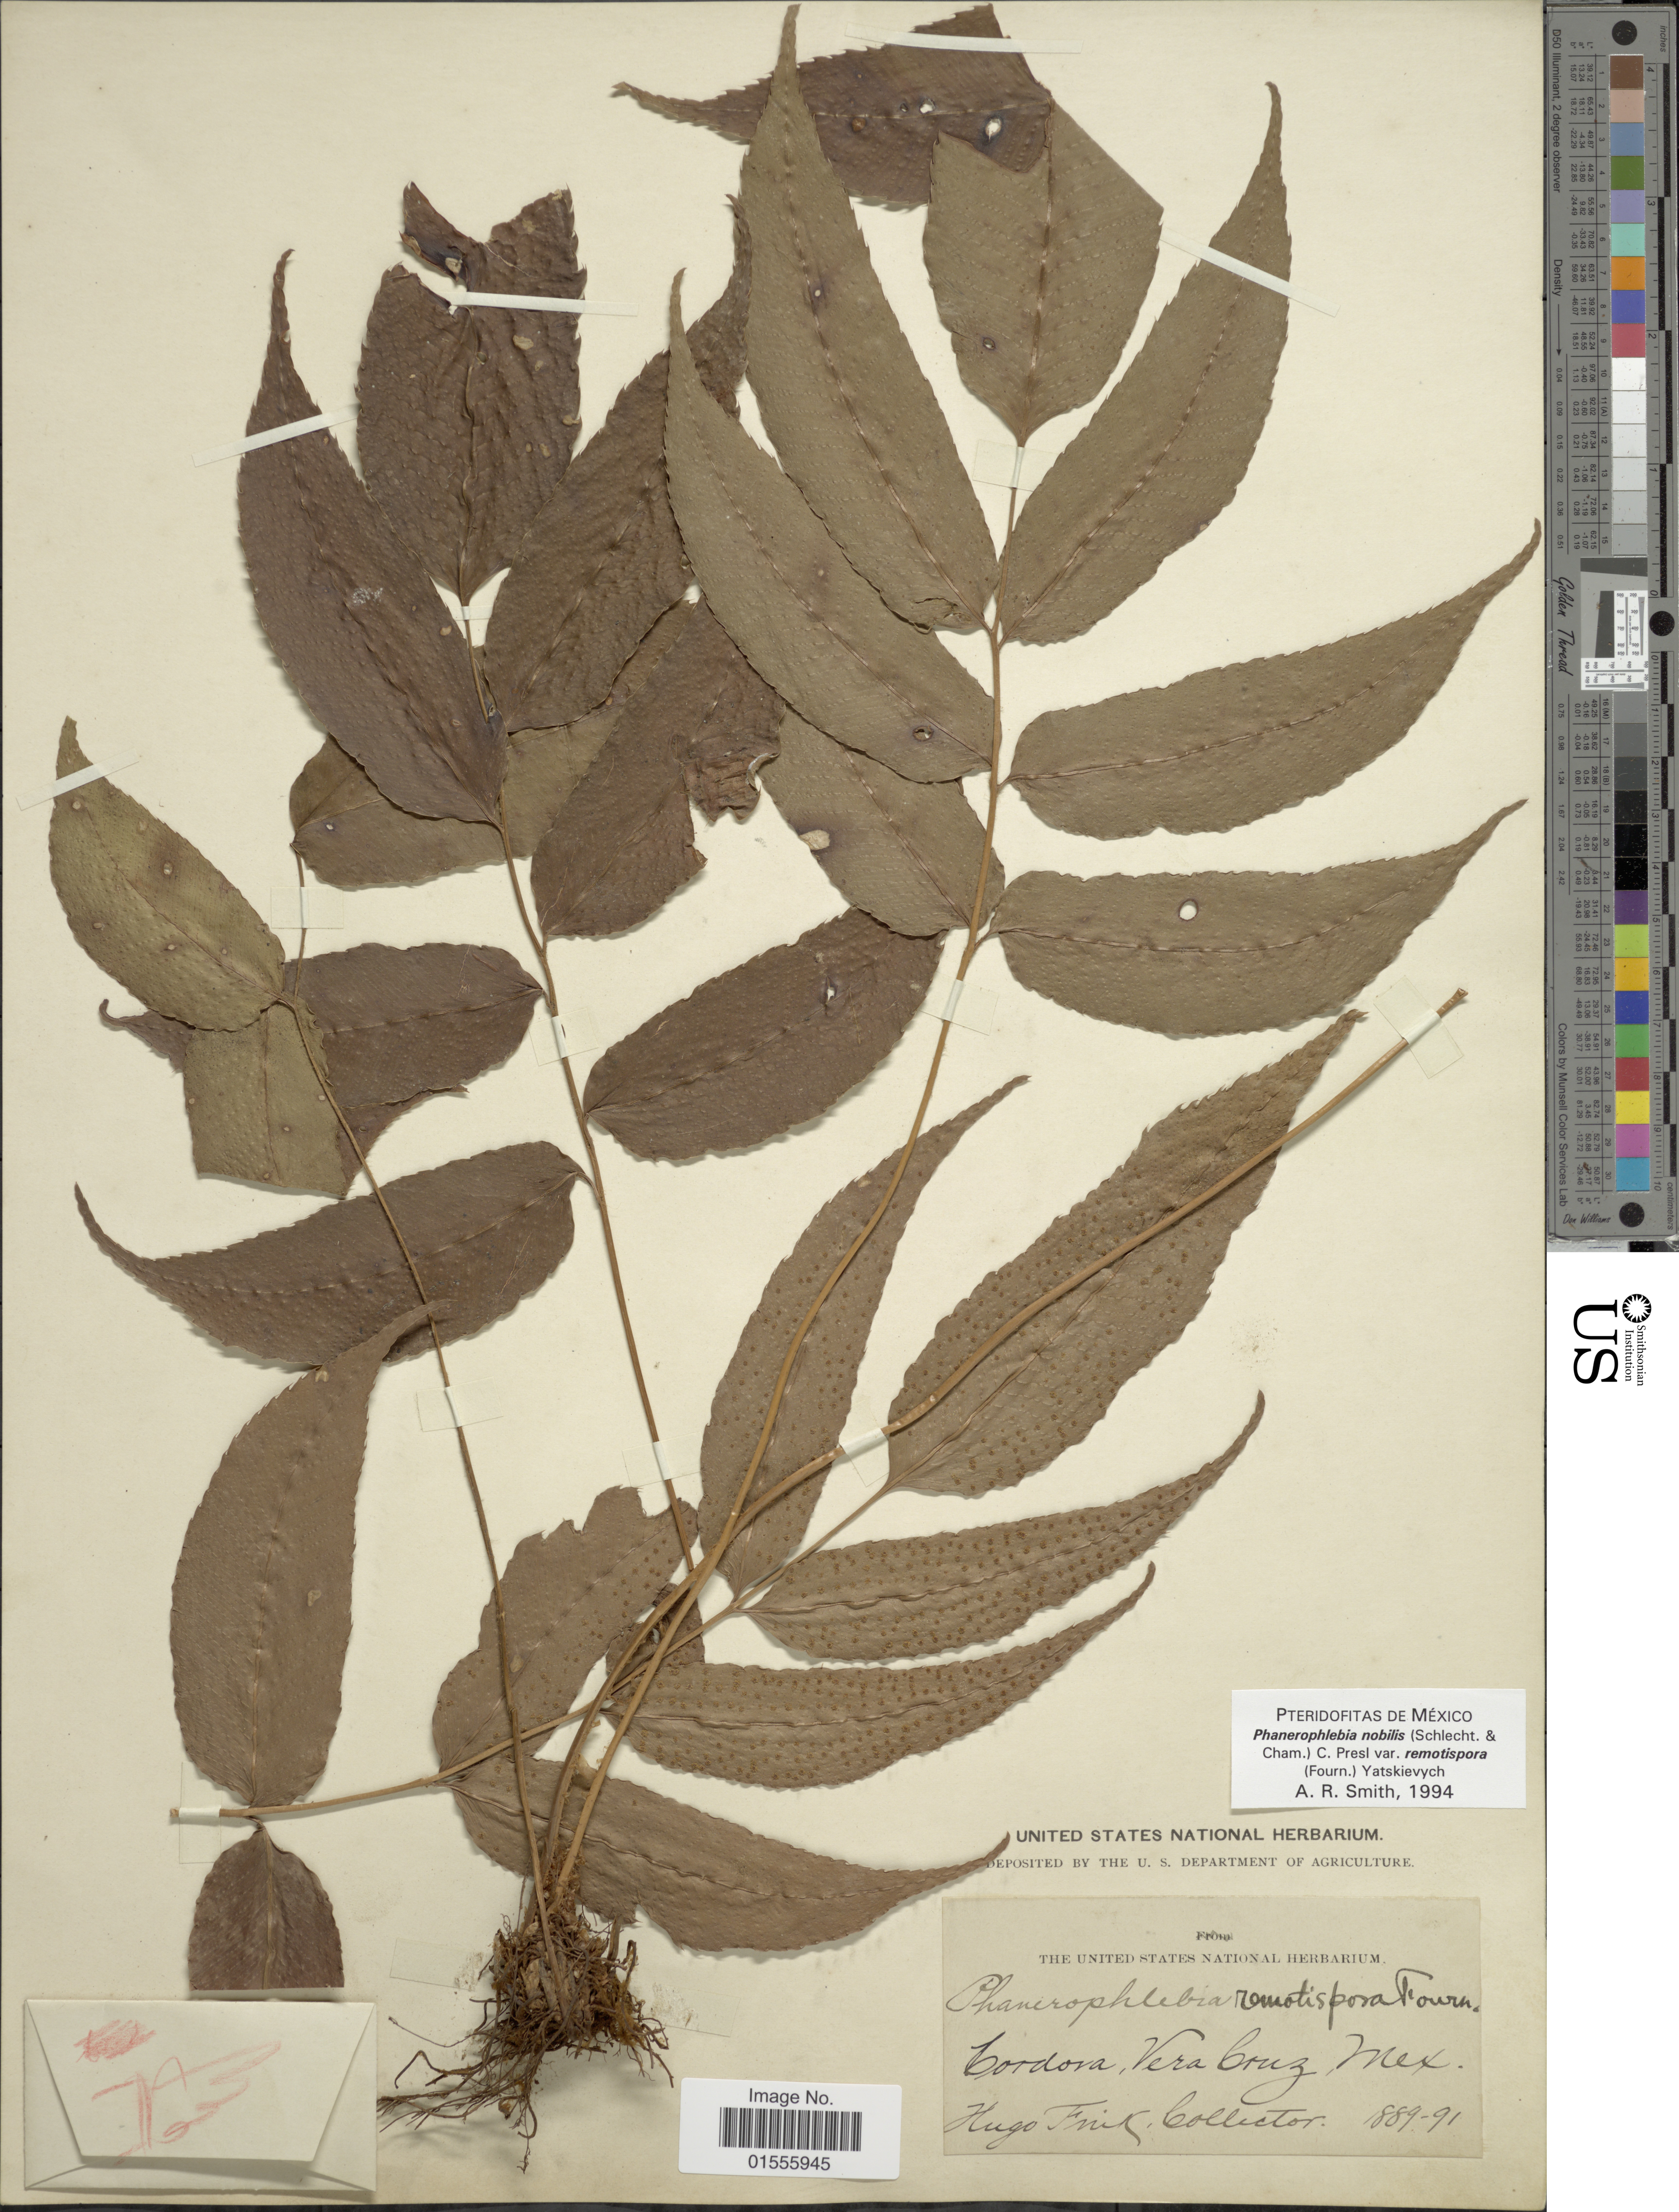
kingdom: Plantae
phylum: Tracheophyta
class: Polypodiopsida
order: Polypodiales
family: Dryopteridaceae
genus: Phanerophlebia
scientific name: Phanerophlebia remotispora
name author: E. Fourn.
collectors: H. Fink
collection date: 1889/1891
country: Mexico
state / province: Veracruz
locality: Cordova, Vera Cruz